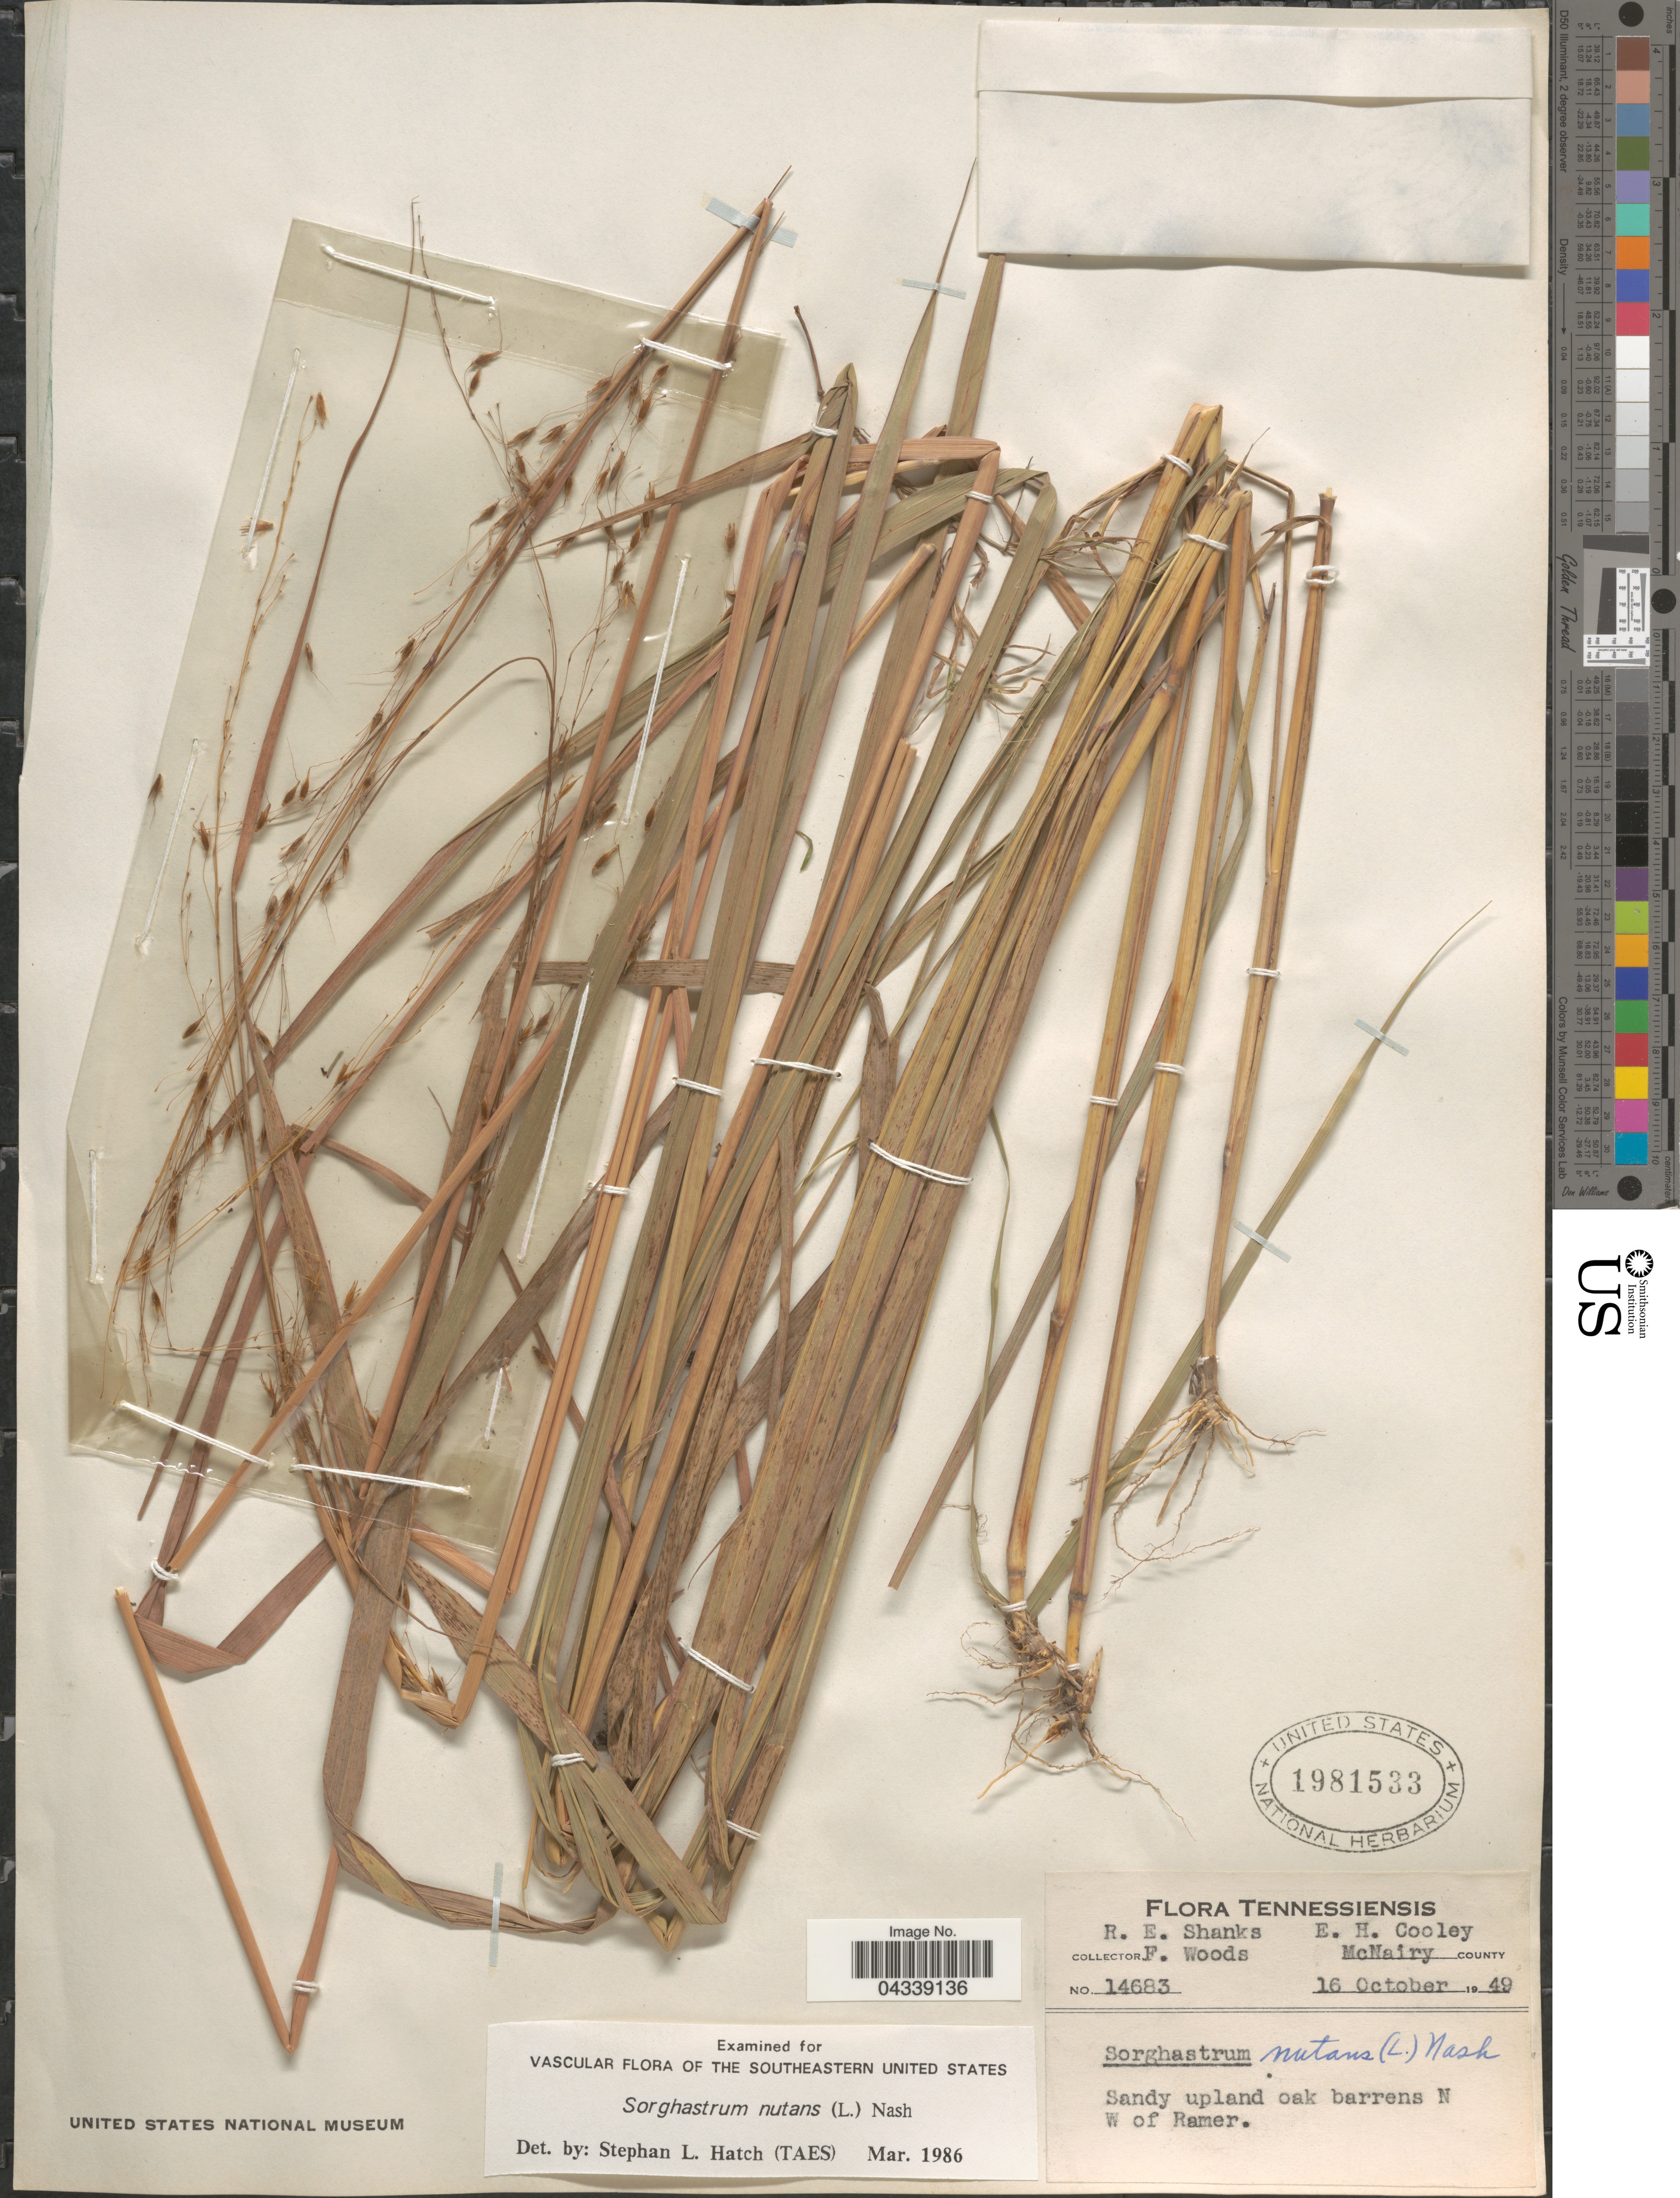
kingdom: Plantae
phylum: Tracheophyta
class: Liliopsida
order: Poales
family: Poaceae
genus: Sorghastrum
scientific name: Sorghastrum nutans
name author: (L.) Nash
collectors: R. Shanks, F. Woods & E. H. Cooley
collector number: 14683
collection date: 1949-10-16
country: United States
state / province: Tennessee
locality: McNairy County. Sandy upland oak barrens N W of Ramer.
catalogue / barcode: US 1981533